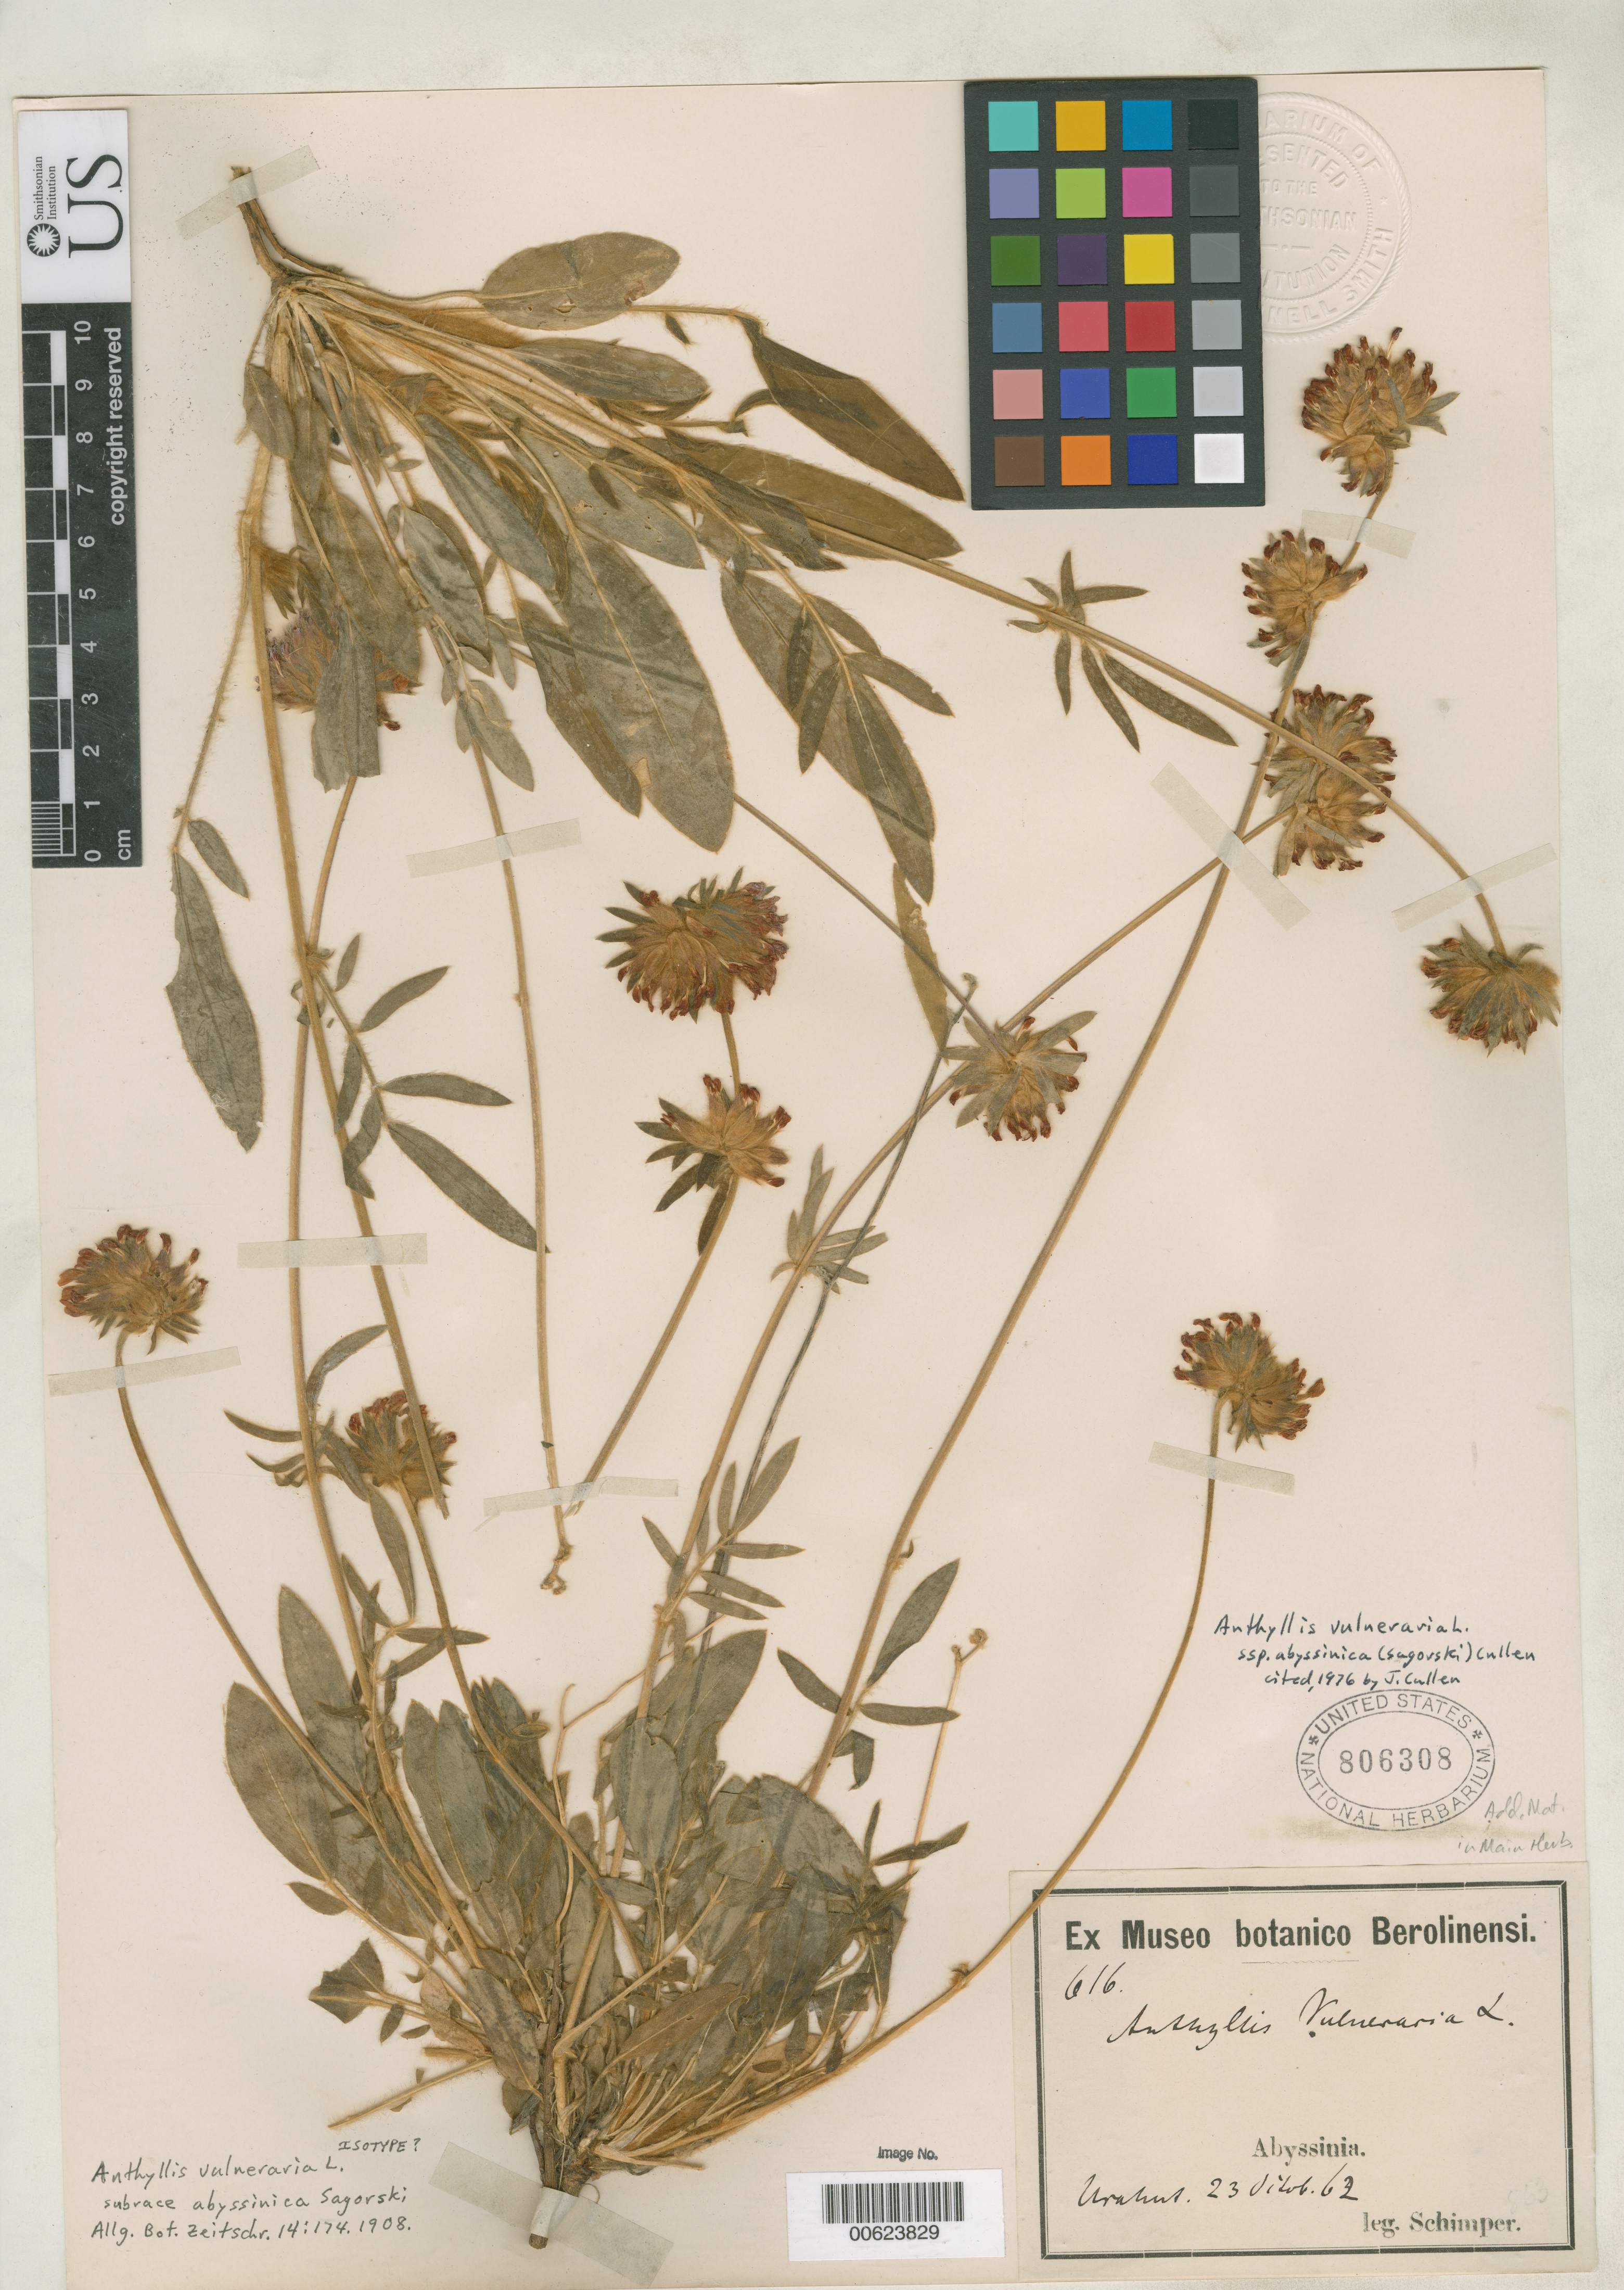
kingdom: Plantae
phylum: Tracheophyta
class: Magnoliopsida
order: Fabales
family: Fabaceae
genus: Anthyllis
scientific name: Anthyllis dillenii [unranked] abyssinica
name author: Sagorski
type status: Possible Isotype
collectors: G. W. Schimper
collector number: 616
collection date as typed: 23 Oct 1862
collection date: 1862-10-23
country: Ethiopia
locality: Uarahas.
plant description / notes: One of several "Unterrasse" (subraces) described, taxonomic rank unclear and to be treated as unranked (K. Gandhi, email comm. March 2010). Currently accepted name as cited in revision by Cullen, Notes Roy. Bot. Gard. Edinb. 35: 13 (1976).; Specimen ex John Donnell Smith herbarium.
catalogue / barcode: US 806308